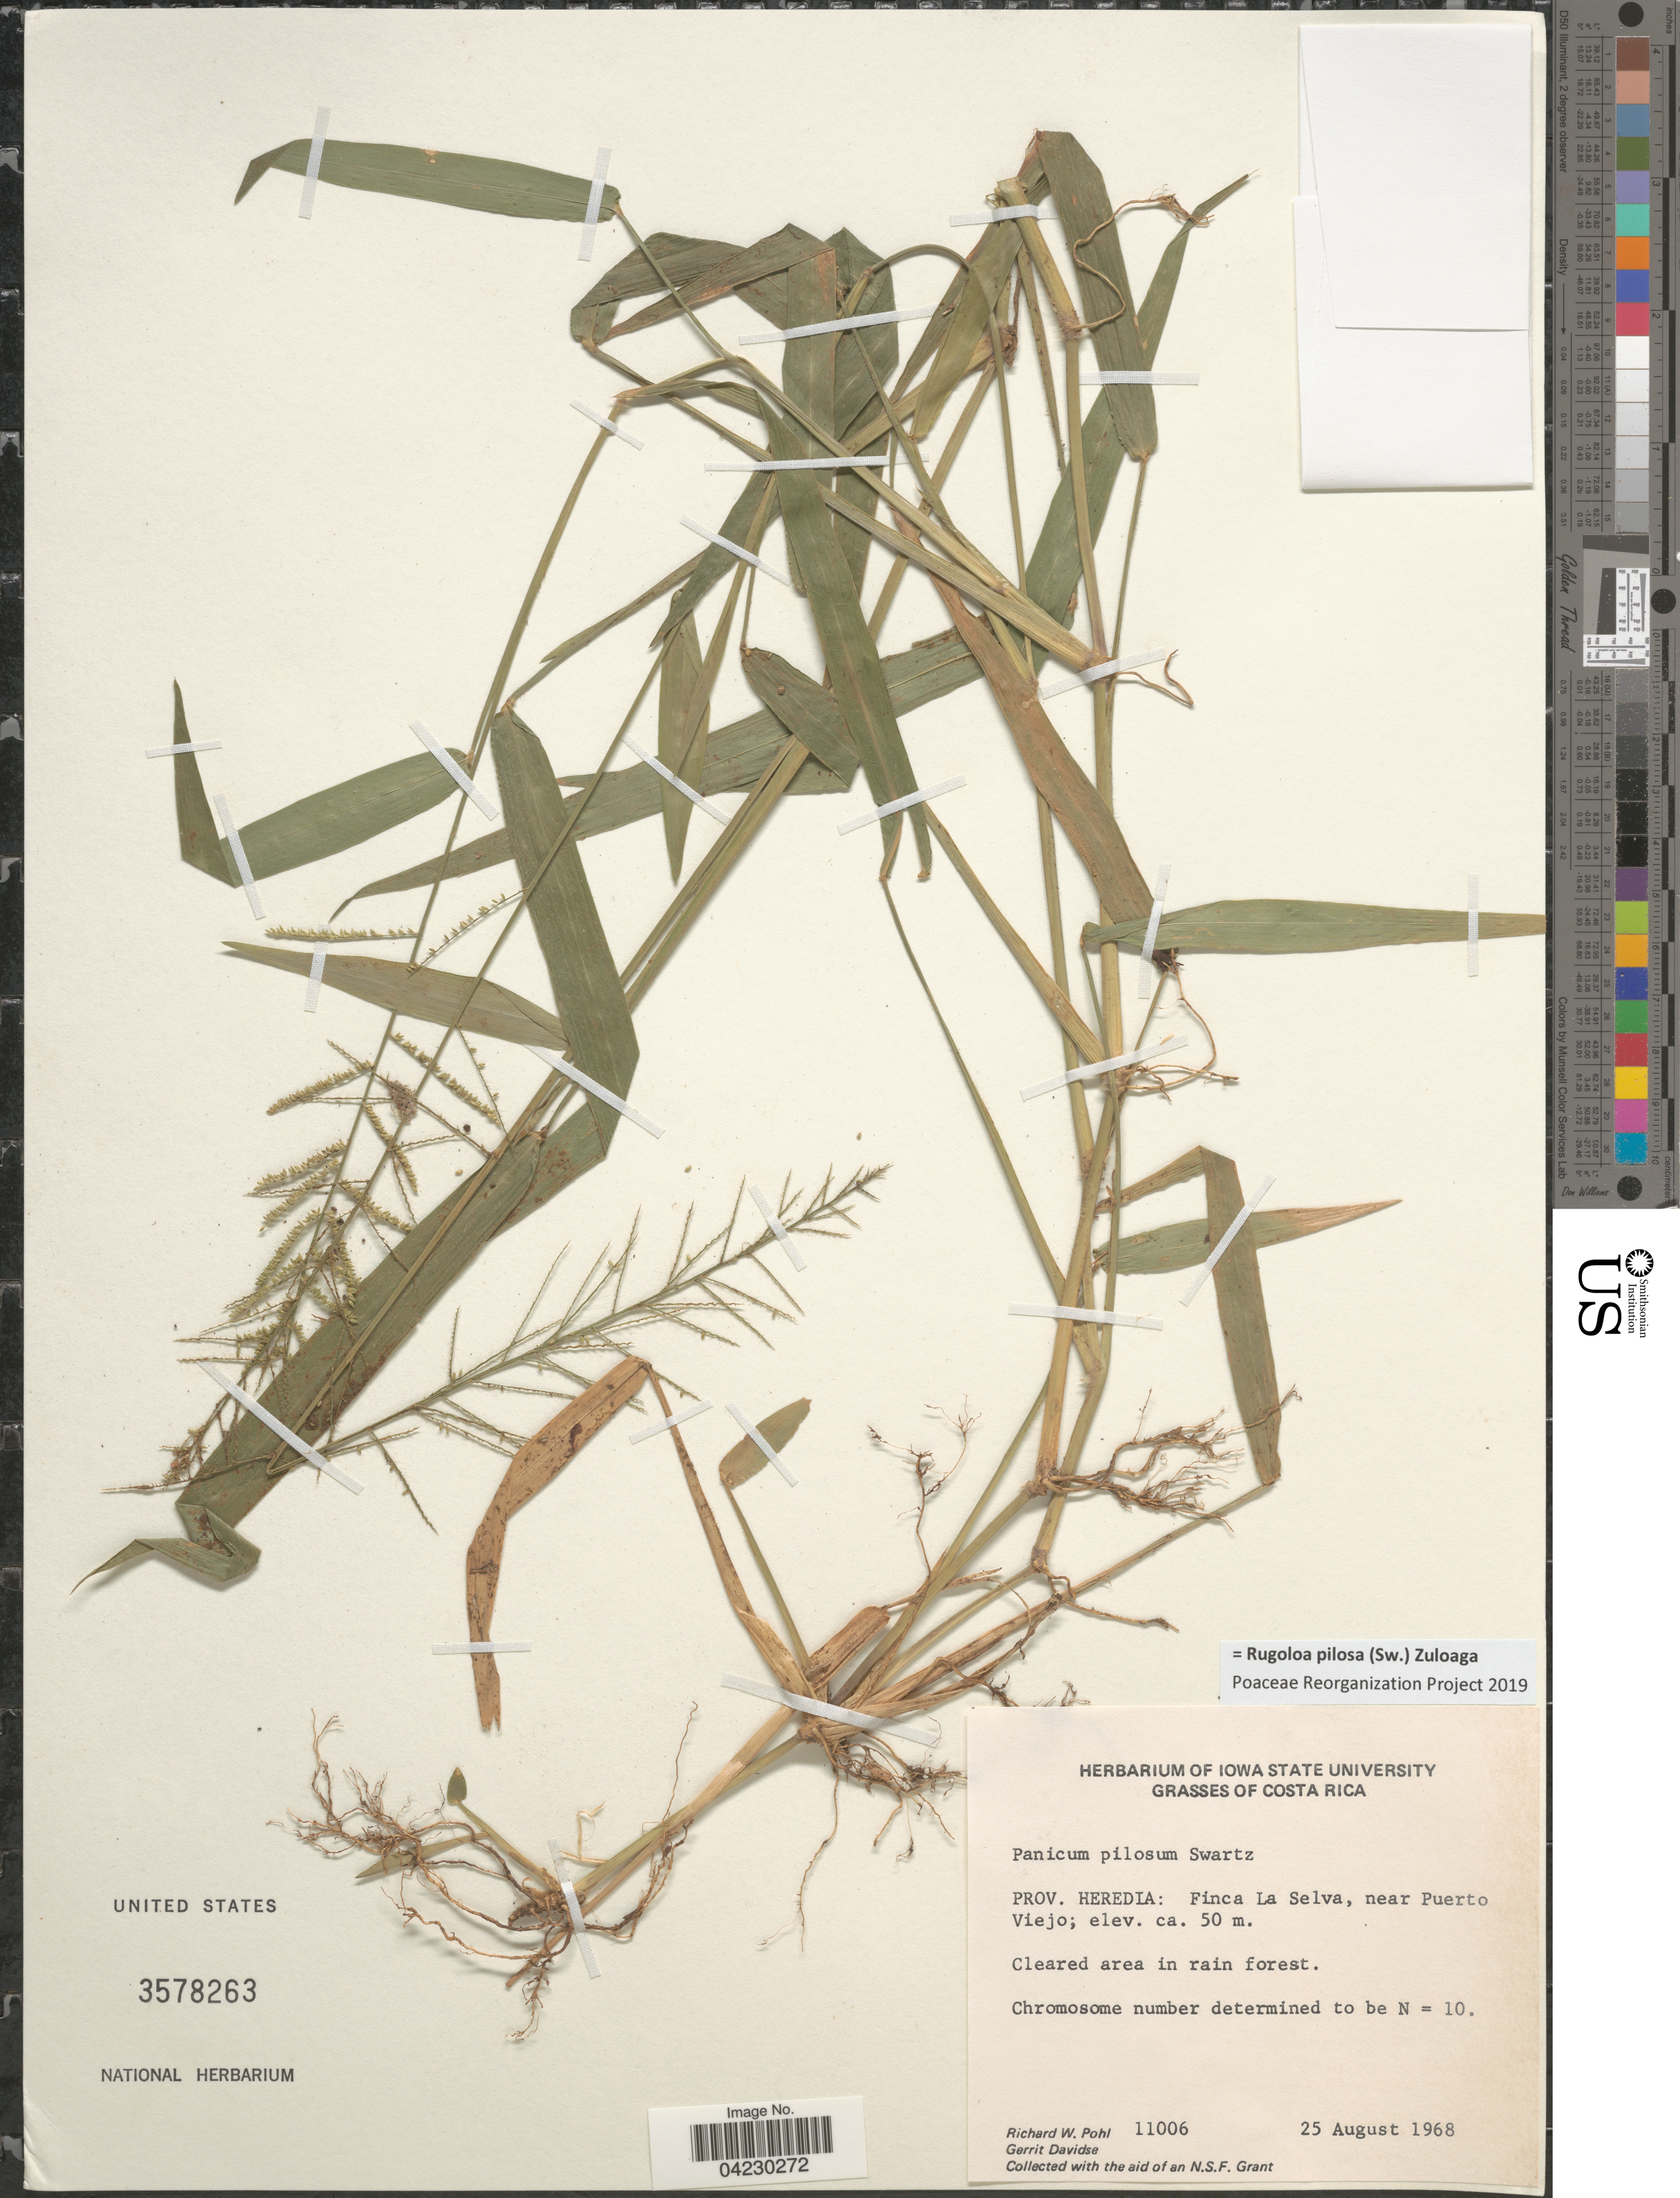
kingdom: Plantae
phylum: Tracheophyta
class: Liliopsida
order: Poales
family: Poaceae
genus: Rugoloa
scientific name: Rugoloa pilosa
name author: (Sw.) Zuloaga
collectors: R. W. Pohl & G. Davidse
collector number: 11006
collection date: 1968-08-25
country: Costa Rica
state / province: Heredia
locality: Finca La Selva, near Puerto Viejo.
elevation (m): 50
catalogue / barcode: US 3578263